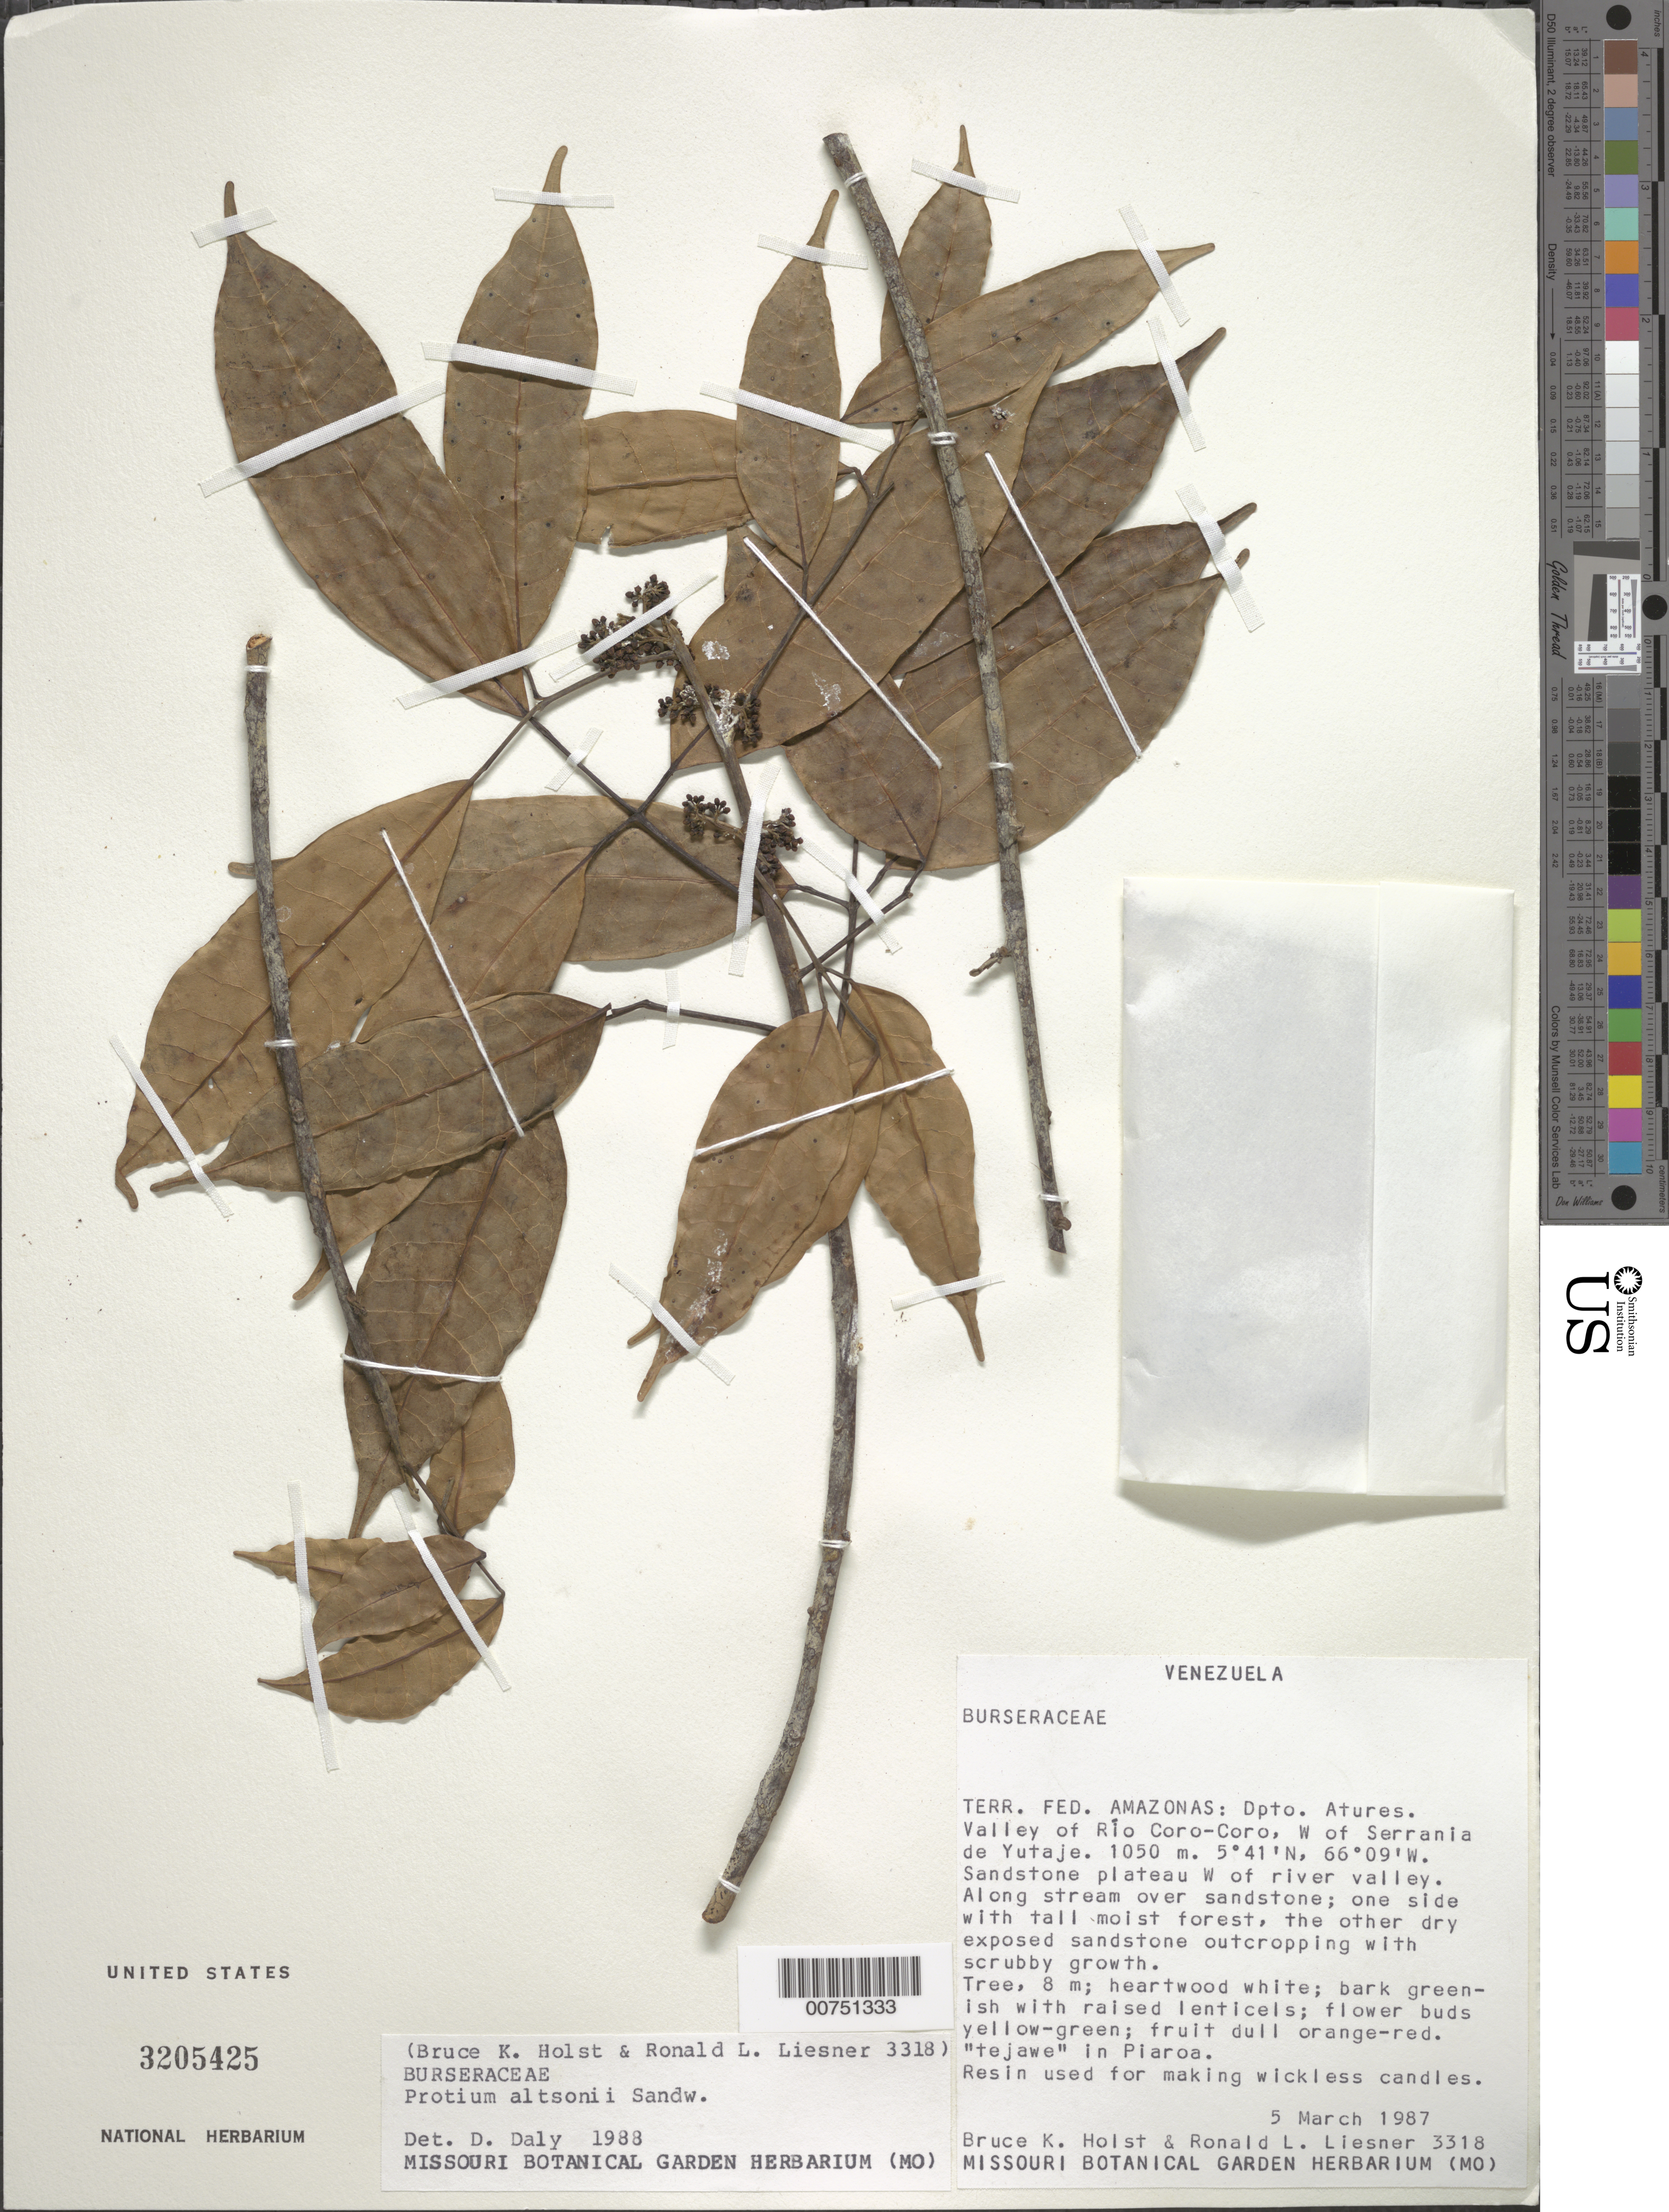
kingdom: Plantae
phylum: Tracheophyta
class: Magnoliopsida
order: Sapindales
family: Burseraceae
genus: Protium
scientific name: Protium altsonii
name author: Sandwith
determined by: Daly, D. C.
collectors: B. Holst & R. L. Liesner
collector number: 3318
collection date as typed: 5-Mar-87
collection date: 1987-03-05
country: Venezuela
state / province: Amazonas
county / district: Atures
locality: Río Coro-Coro, W of Serrania de Yutajé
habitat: Sandstone plateau W of river valley, Along stream over sandstone; one side with tall moist forest, the other dry exposed sandstone outcropping with…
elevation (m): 1050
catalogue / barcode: US 3205425